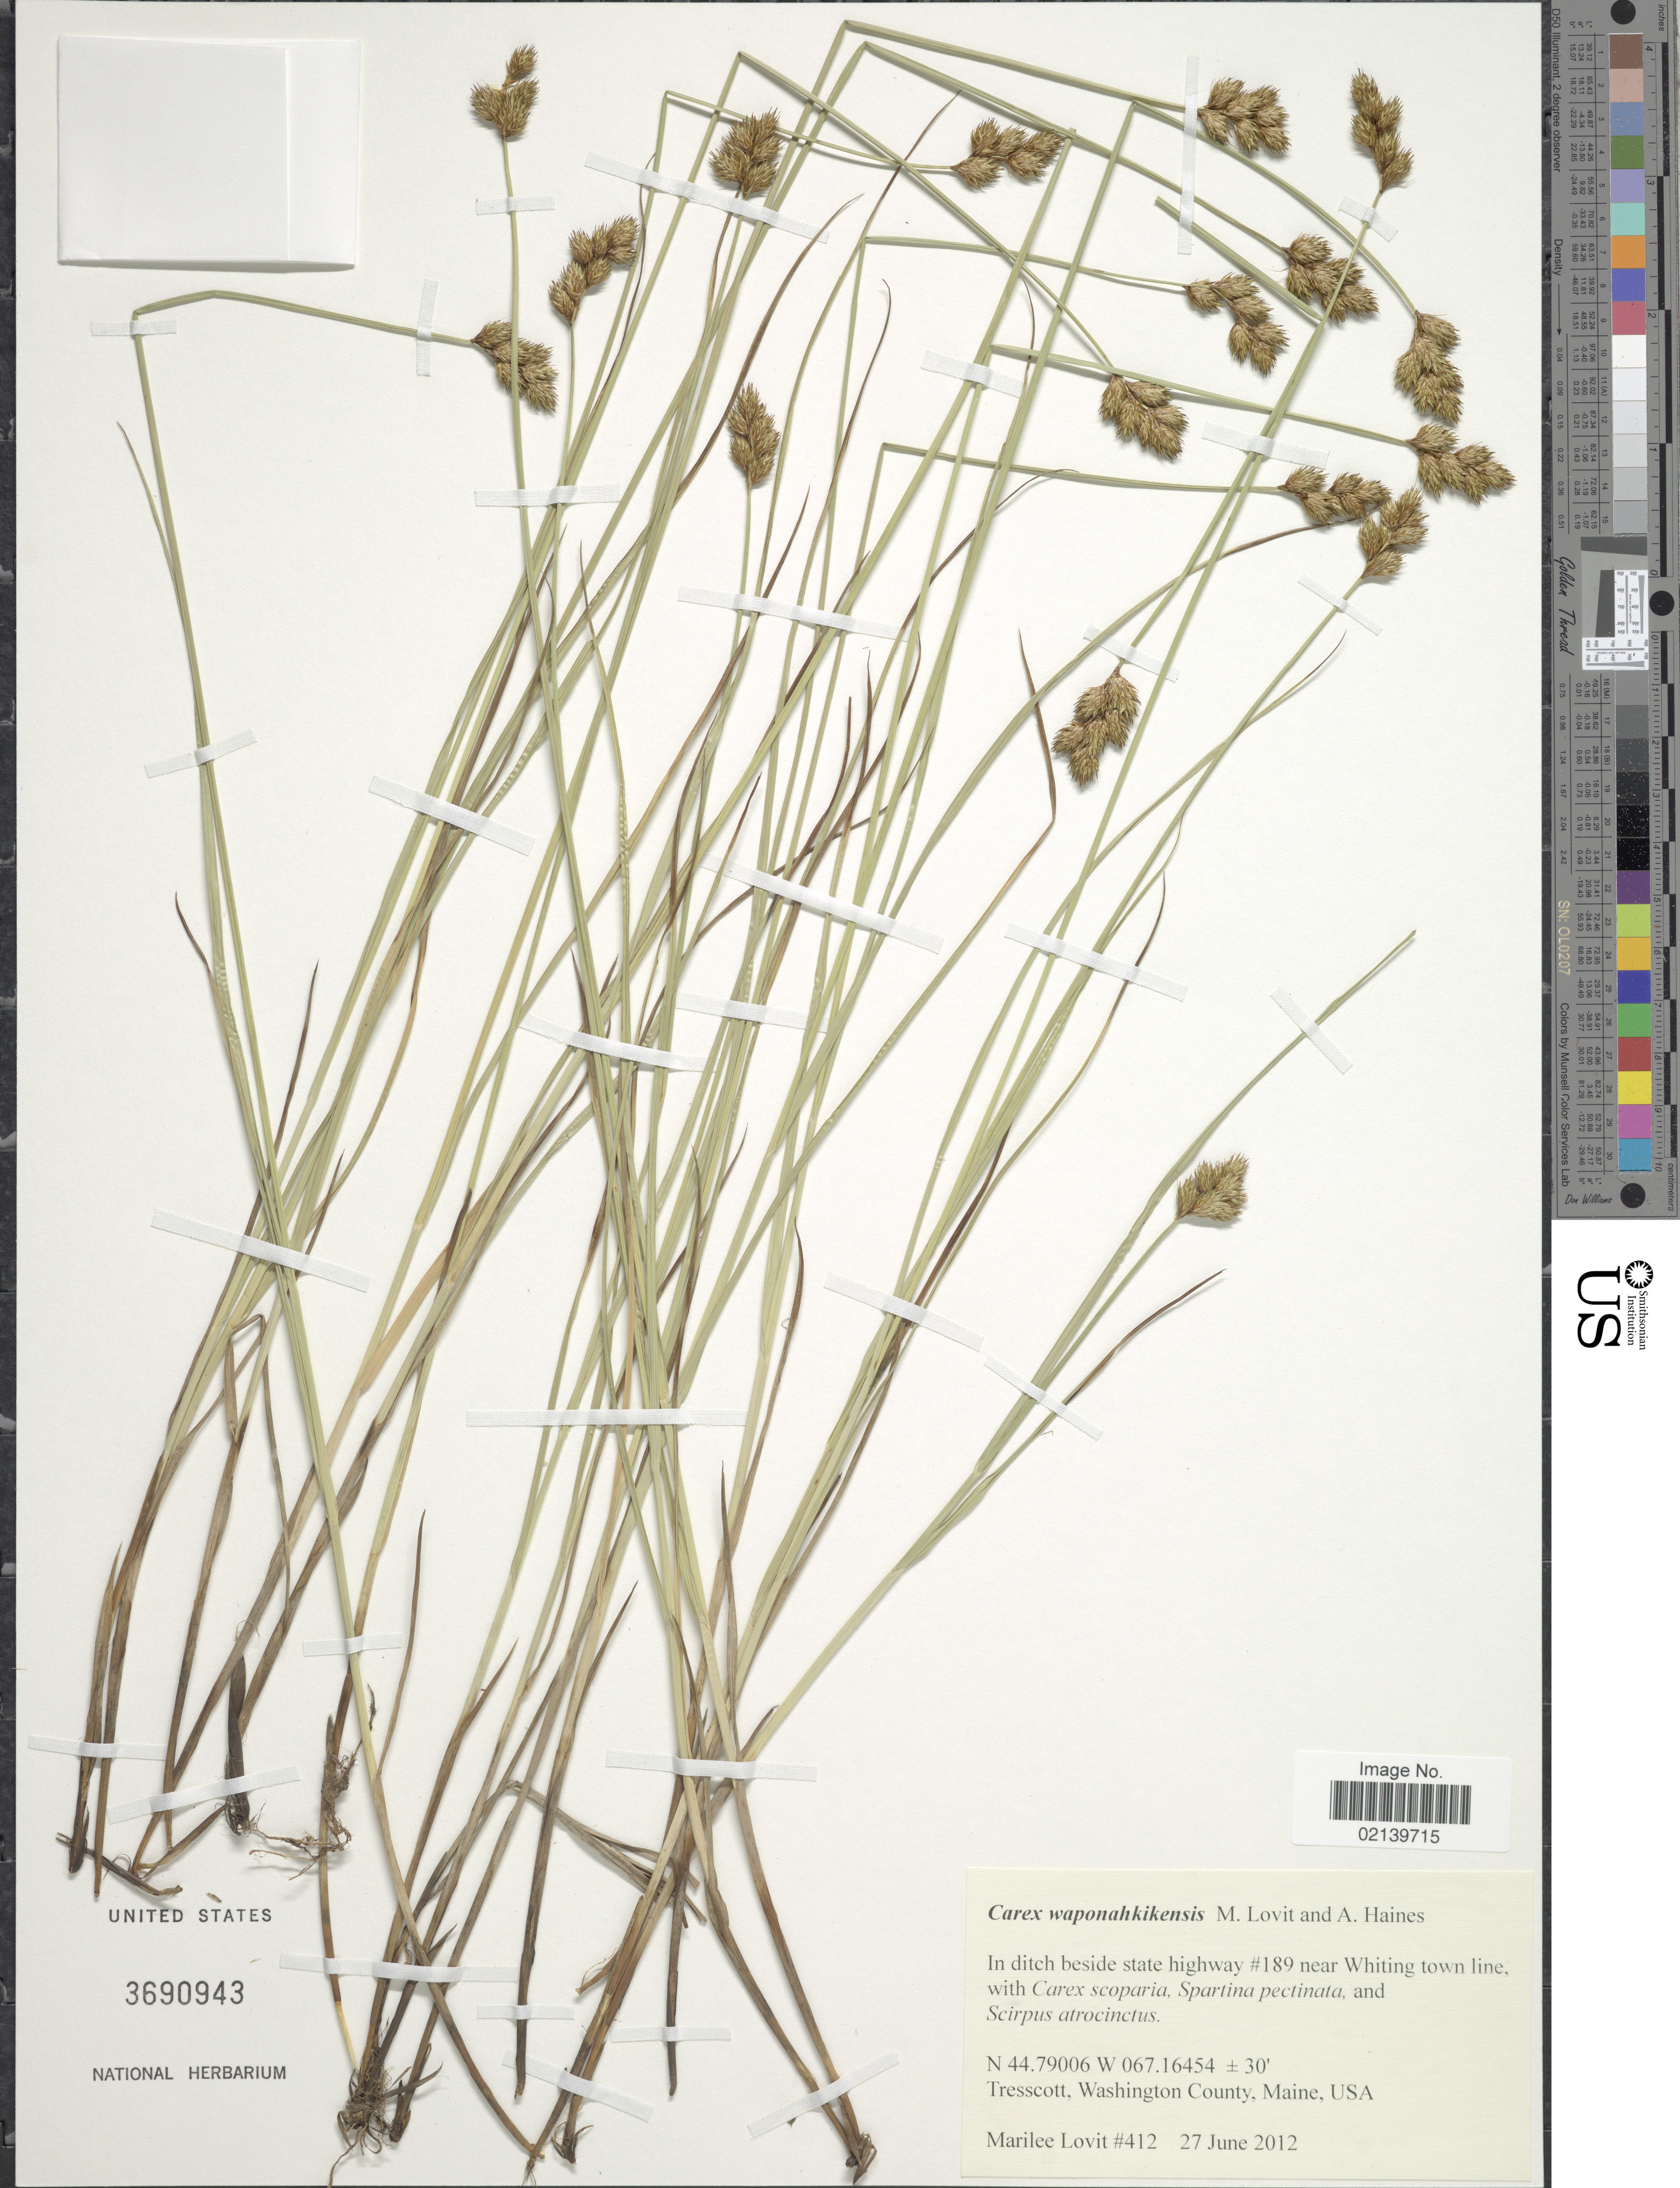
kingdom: Plantae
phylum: Tracheophyta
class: Liliopsida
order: Poales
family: Cyperaceae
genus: Carex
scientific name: Carex waponahkikensis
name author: M. Lovit & A. Haines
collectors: M. Lovit & A. Haines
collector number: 412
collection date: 2012-06-27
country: United States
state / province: Maine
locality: Tresscott, Washington County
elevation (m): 9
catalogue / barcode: US 3690943